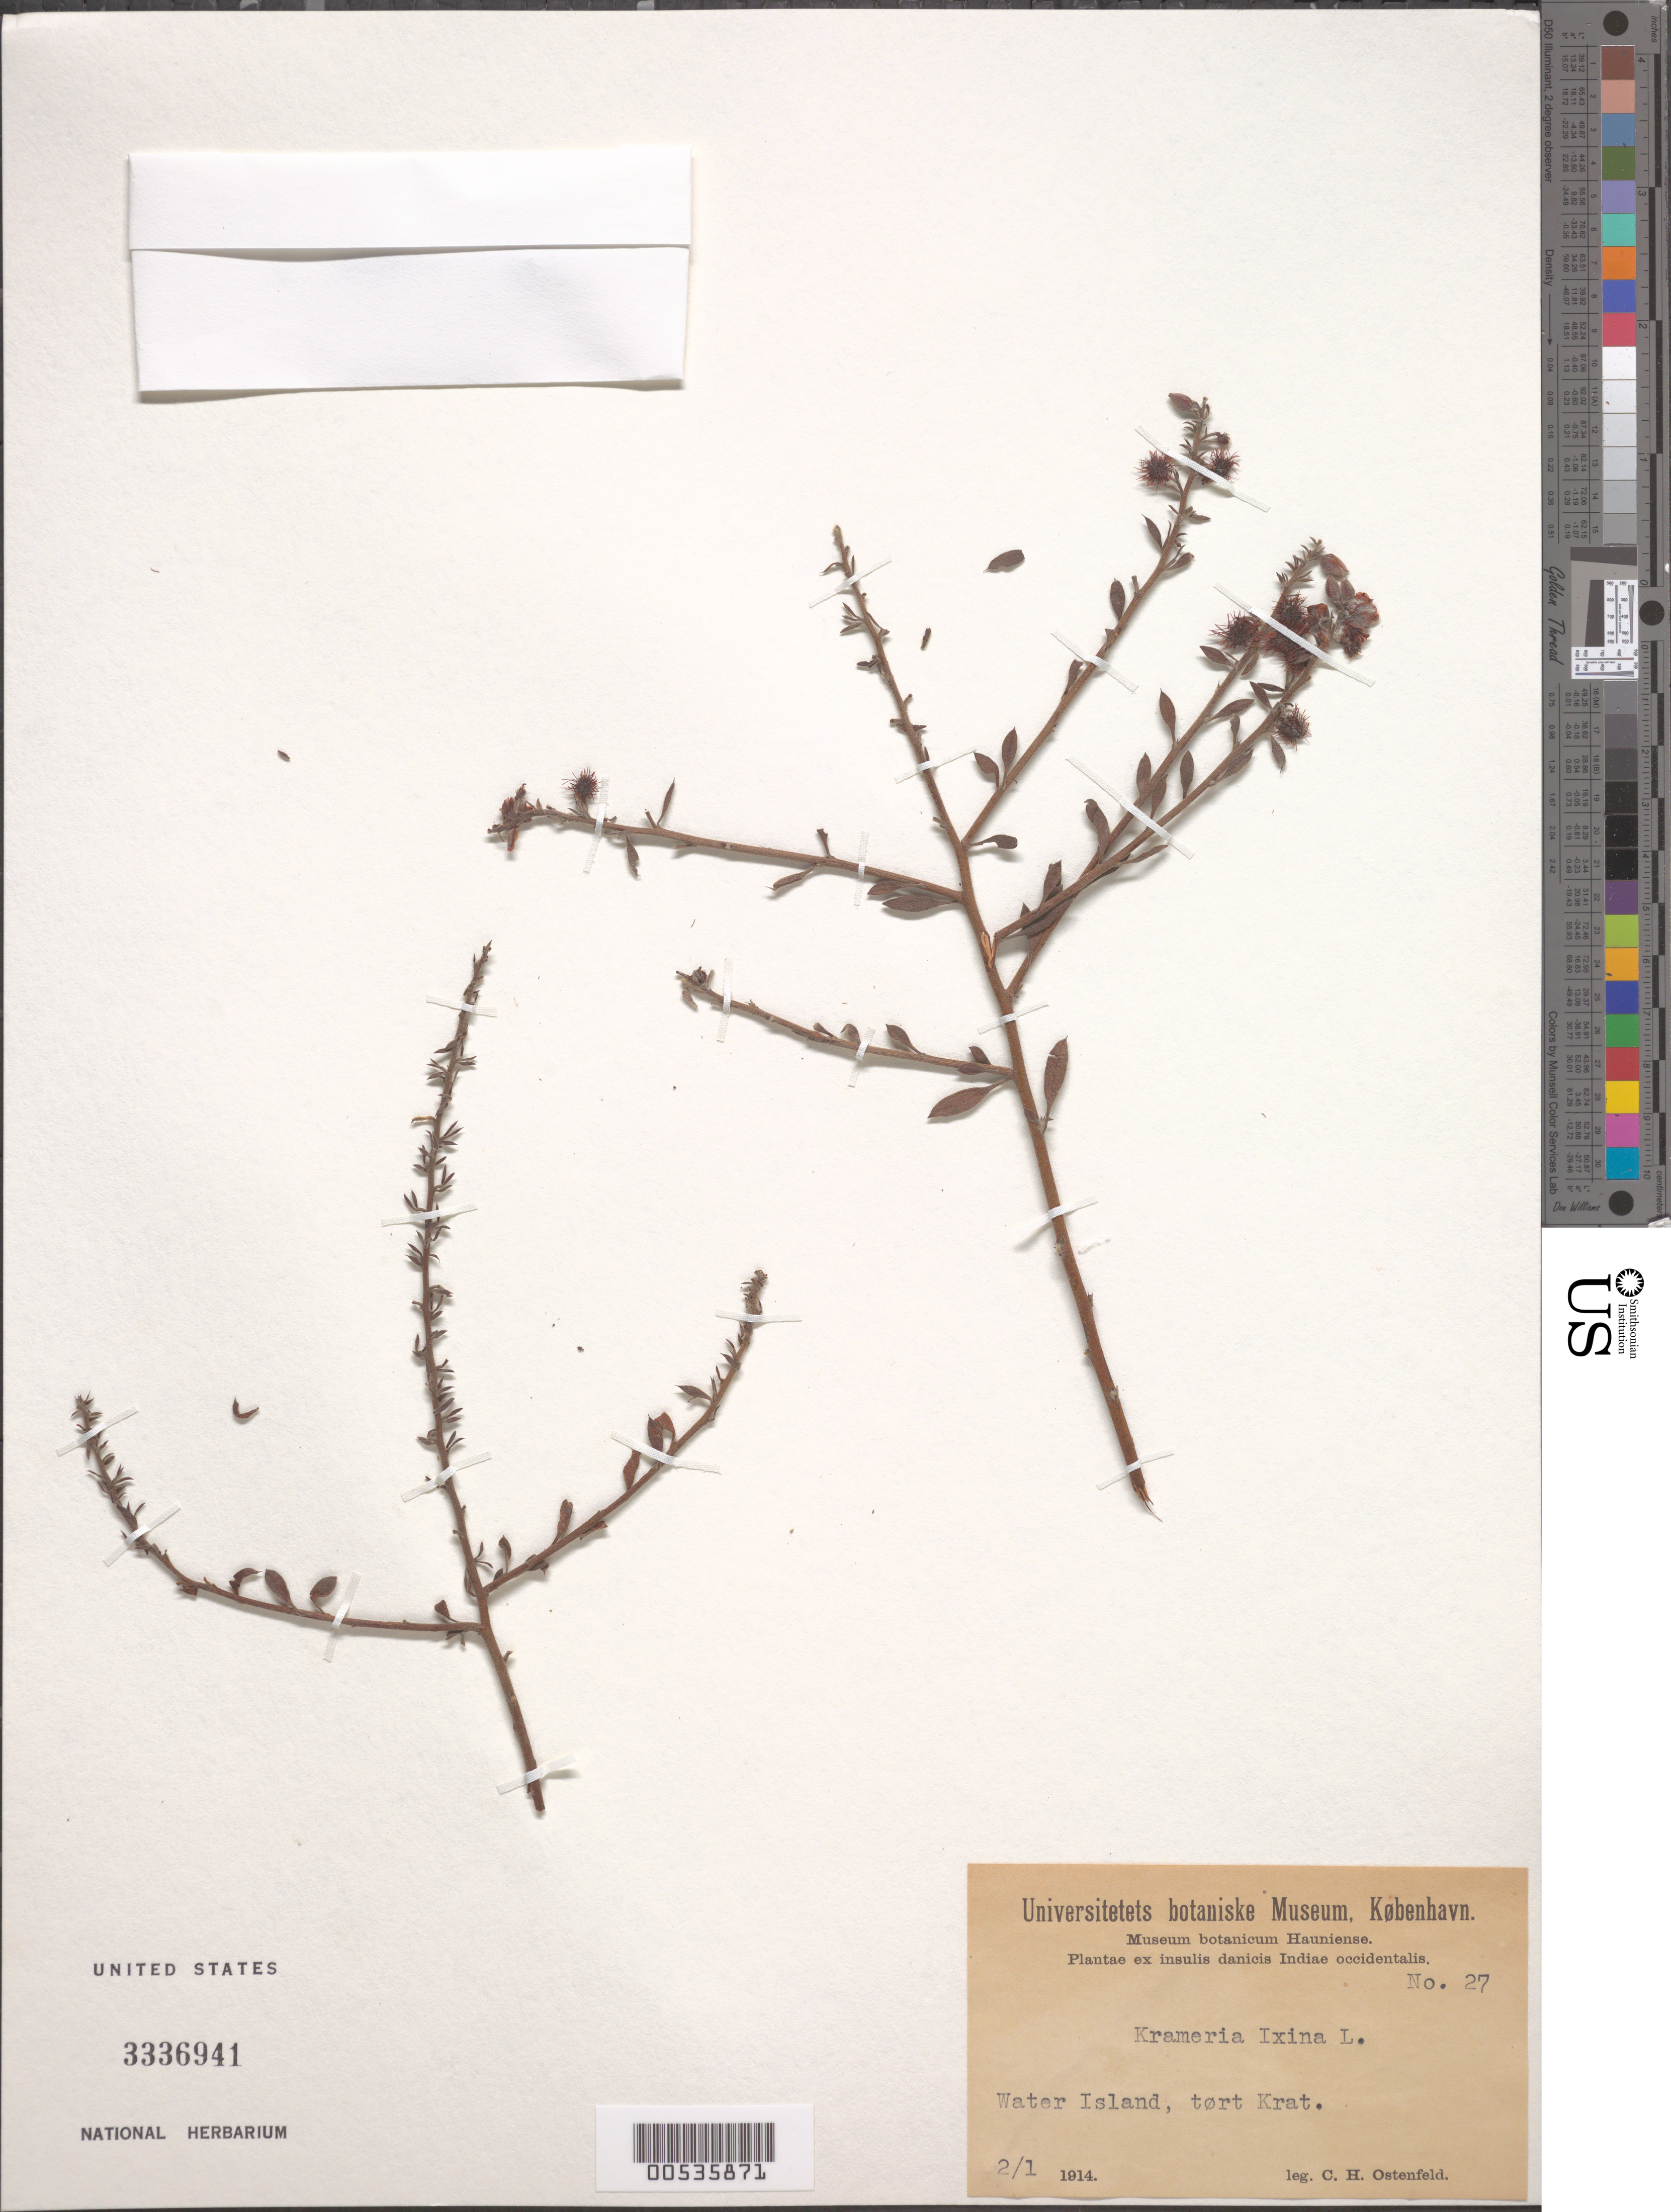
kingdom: Plantae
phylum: Tracheophyta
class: Magnoliopsida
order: Zygophyllales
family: Krameriaceae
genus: Krameria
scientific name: Krameria ixine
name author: L.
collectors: C. E. H. Ostenfeld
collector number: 27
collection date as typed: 02 Jan 1914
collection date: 1914-01-02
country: U.S. Virgin Islands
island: St. Thomas Island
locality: Water island, tort krat.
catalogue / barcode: US 3336941